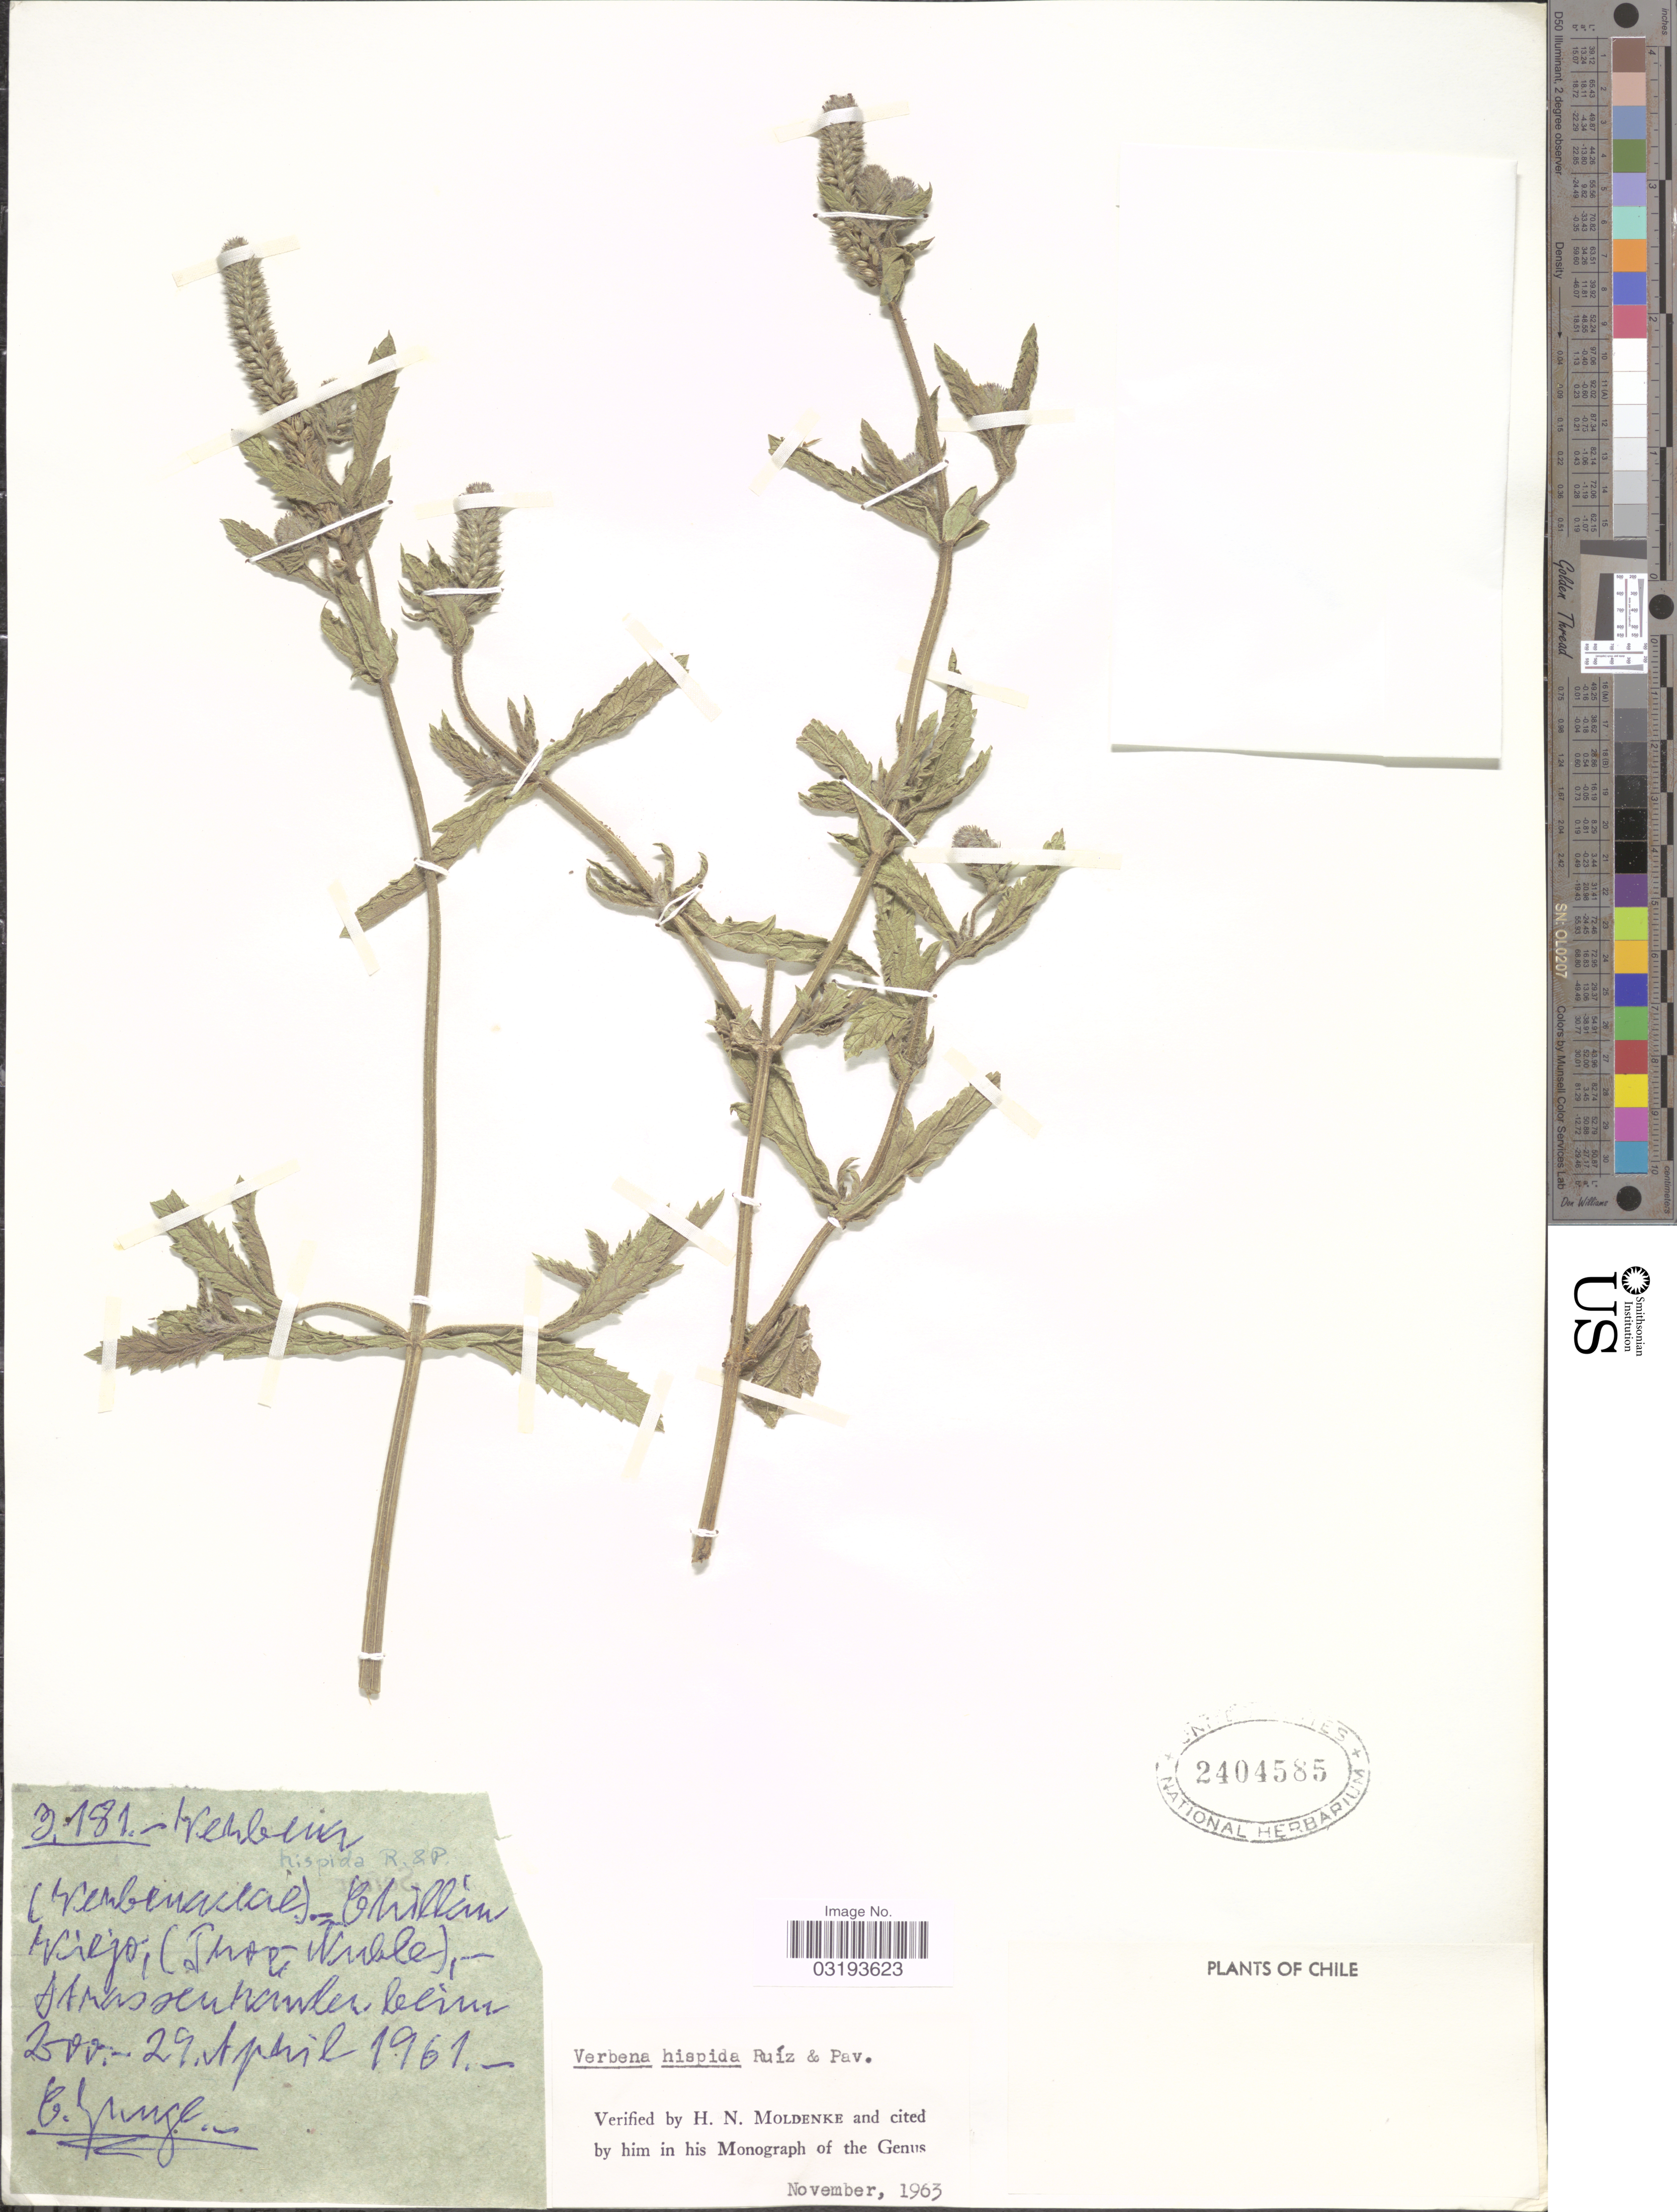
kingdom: Plantae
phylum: Tracheophyta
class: Magnoliopsida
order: Lamiales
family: Verbenaceae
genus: Verbena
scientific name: Verbena hispida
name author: Ruiz & Pav.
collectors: C. Junge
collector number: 3181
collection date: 1961-04-29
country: Chile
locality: Chillán Viejo; (Trop-Nuble).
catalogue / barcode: US 2404585